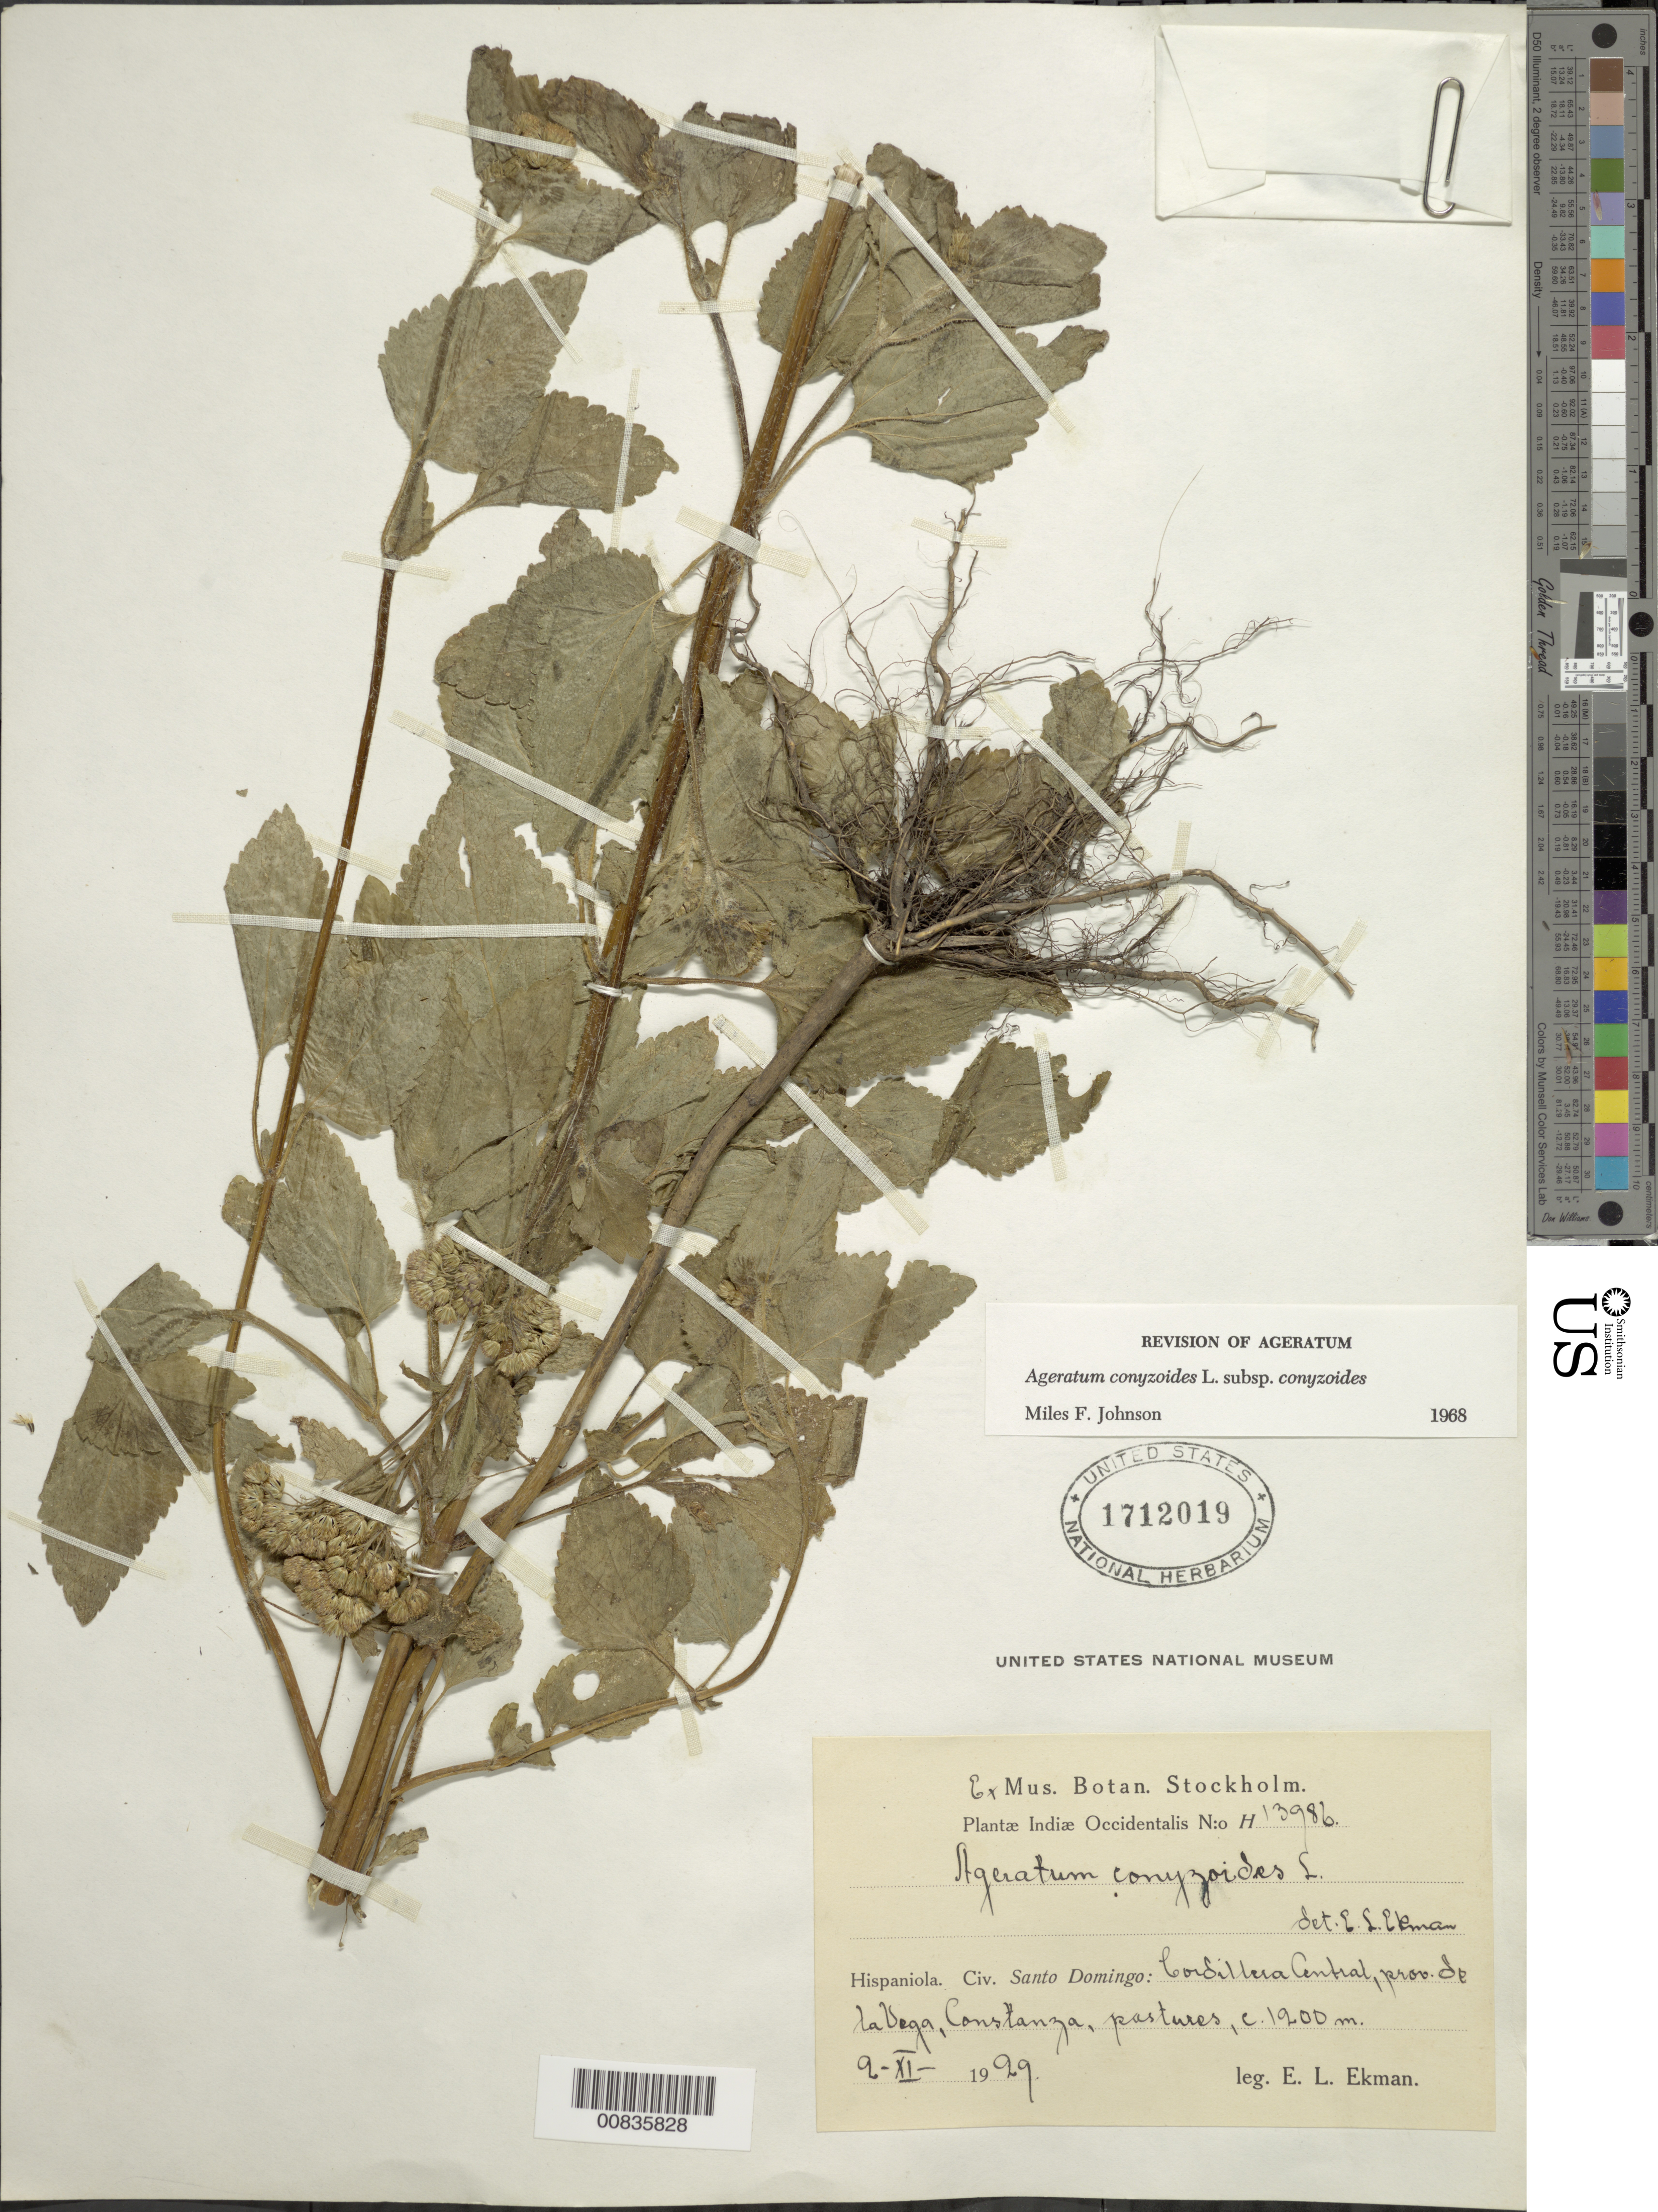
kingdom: Plantae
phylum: Tracheophyta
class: Magnoliopsida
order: Asterales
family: Asteraceae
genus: Ageratum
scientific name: Ageratum conyzoides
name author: L.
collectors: E. L. Ekman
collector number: H 13986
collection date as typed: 02 Nov 1929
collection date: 1929-11-02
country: Dominican Republic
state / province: La Vega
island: Hispaniola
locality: Cordillera Central, Constanza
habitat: Pastures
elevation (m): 1200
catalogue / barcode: US 1712019